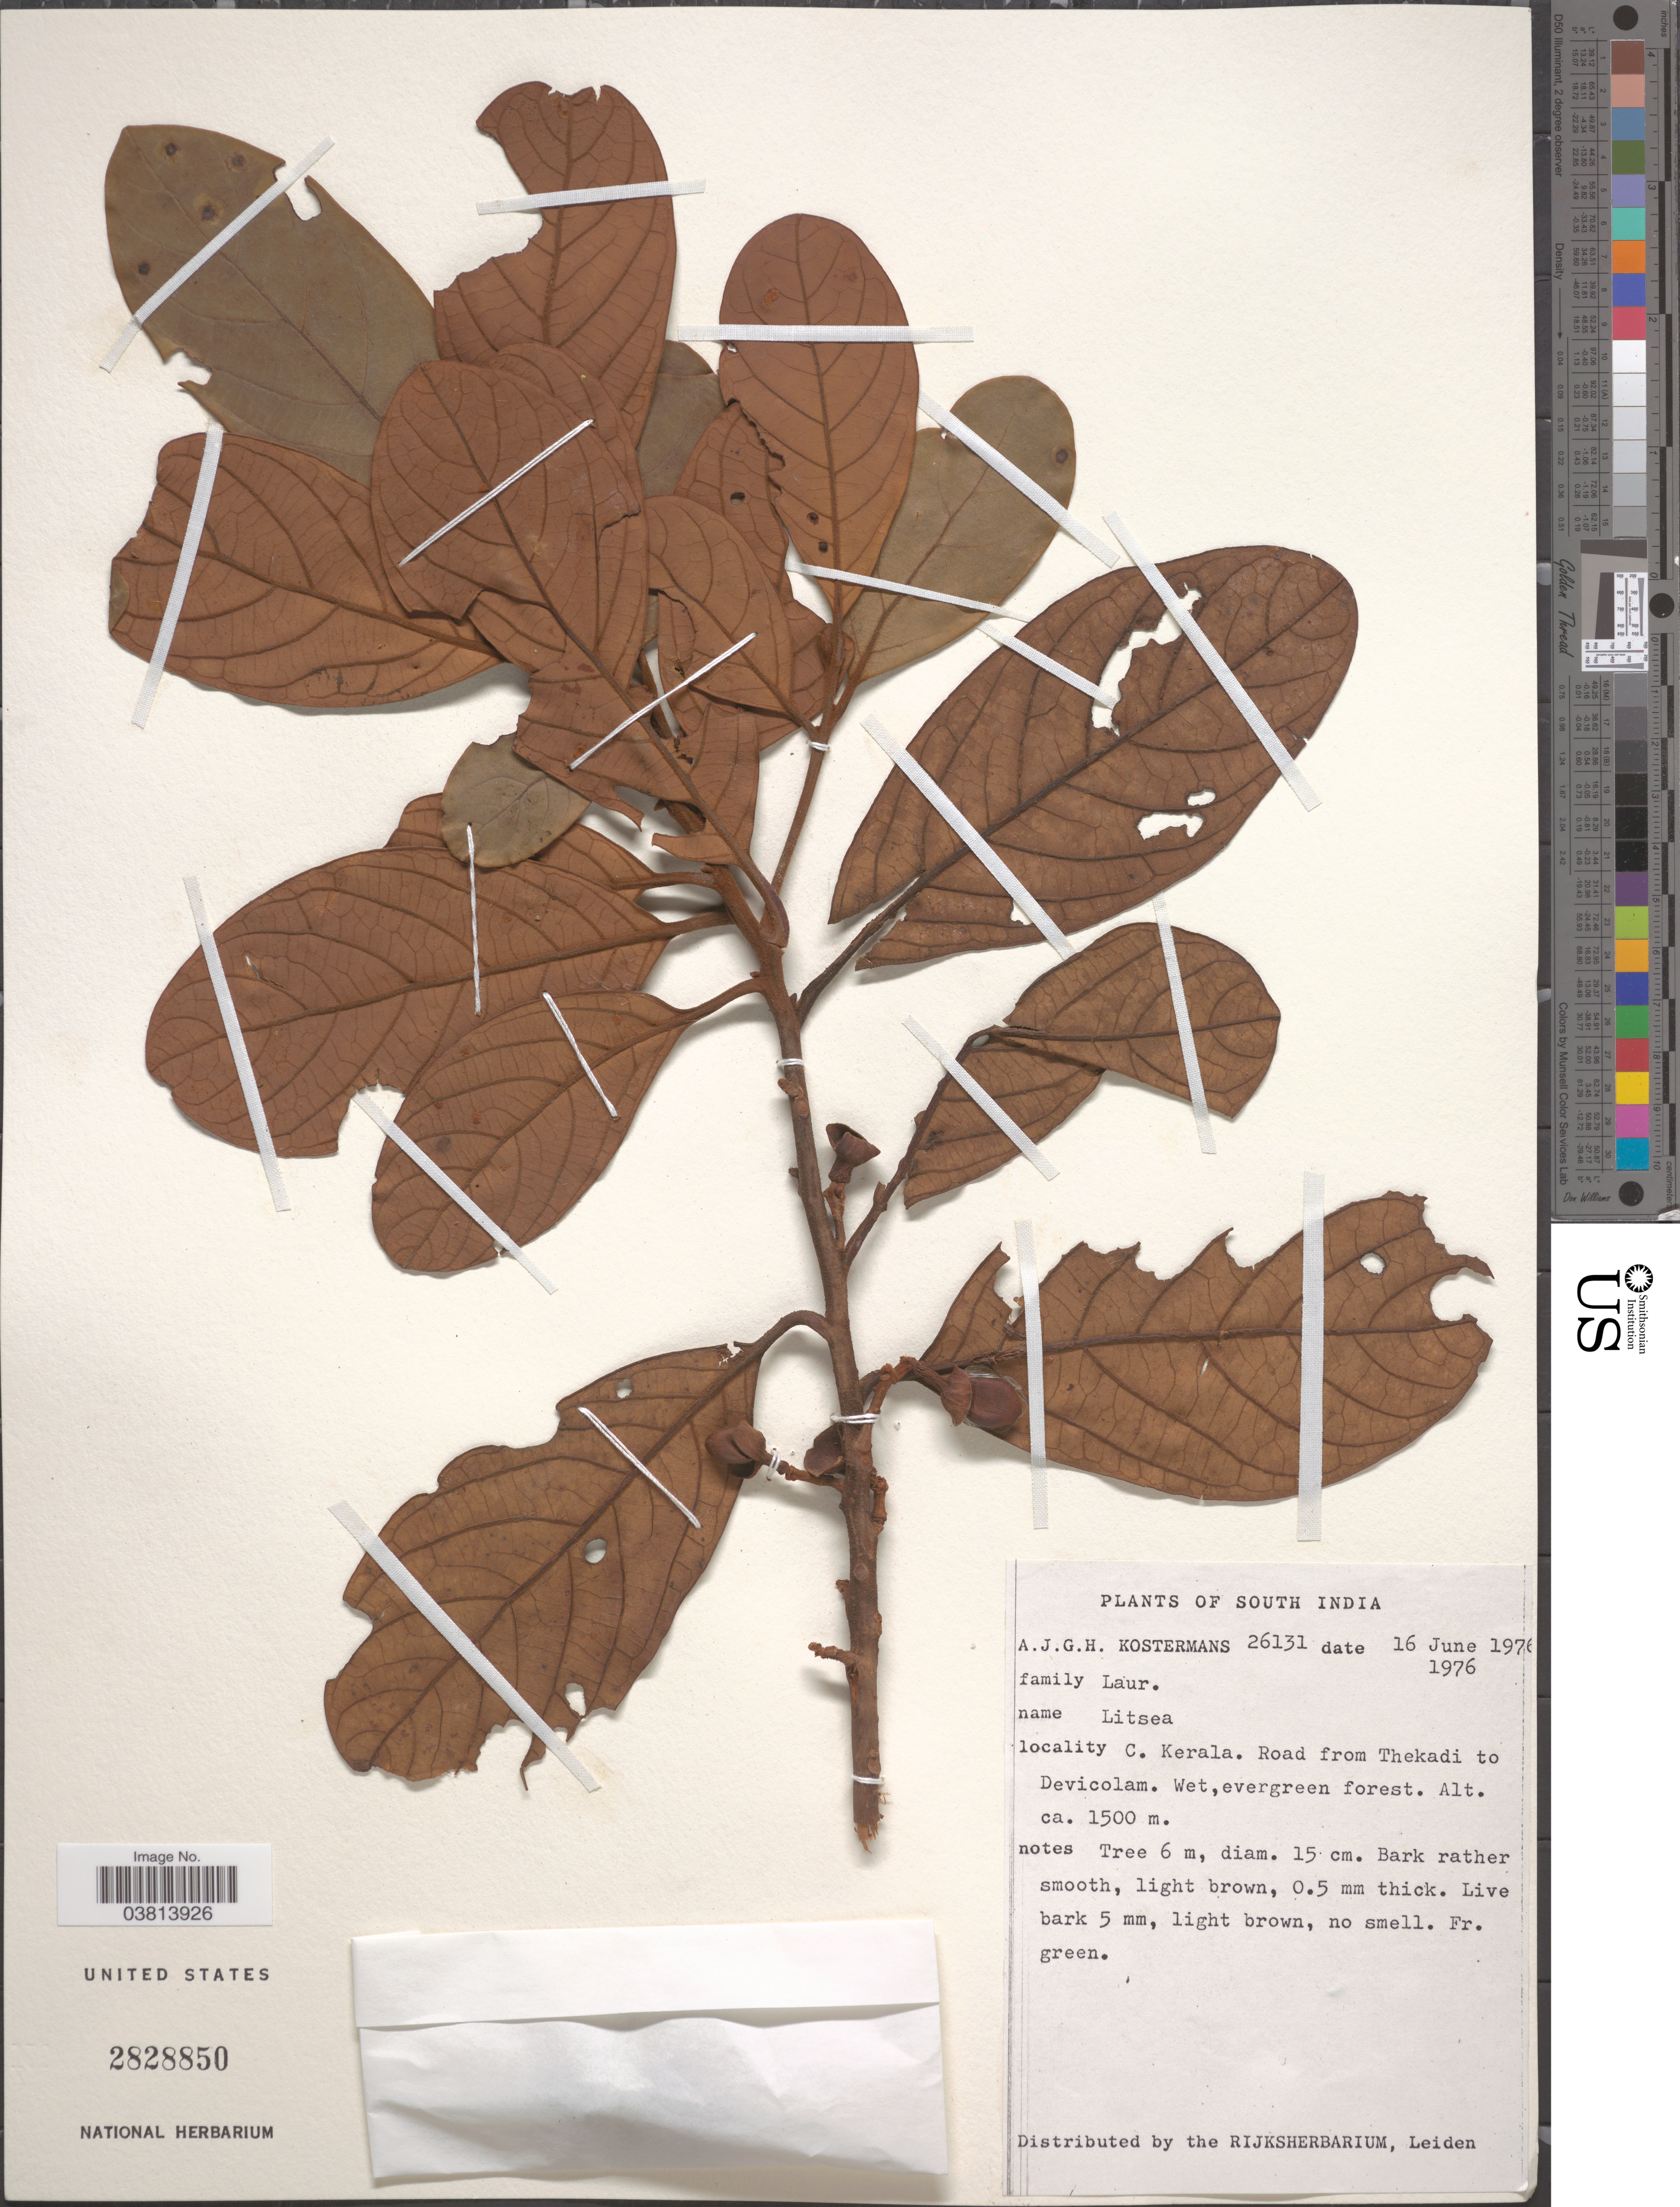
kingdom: Plantae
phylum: Tracheophyta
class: Magnoliopsida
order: Laurales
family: Lauraceae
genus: Litsea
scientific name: Litsea sp.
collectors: A. J. G. Kostermans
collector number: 26131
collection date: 1976-06-16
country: India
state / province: Kerala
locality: South India. C. Kerala. Road from Thekadi to Devicolam.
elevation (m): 1500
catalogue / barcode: US 2828850